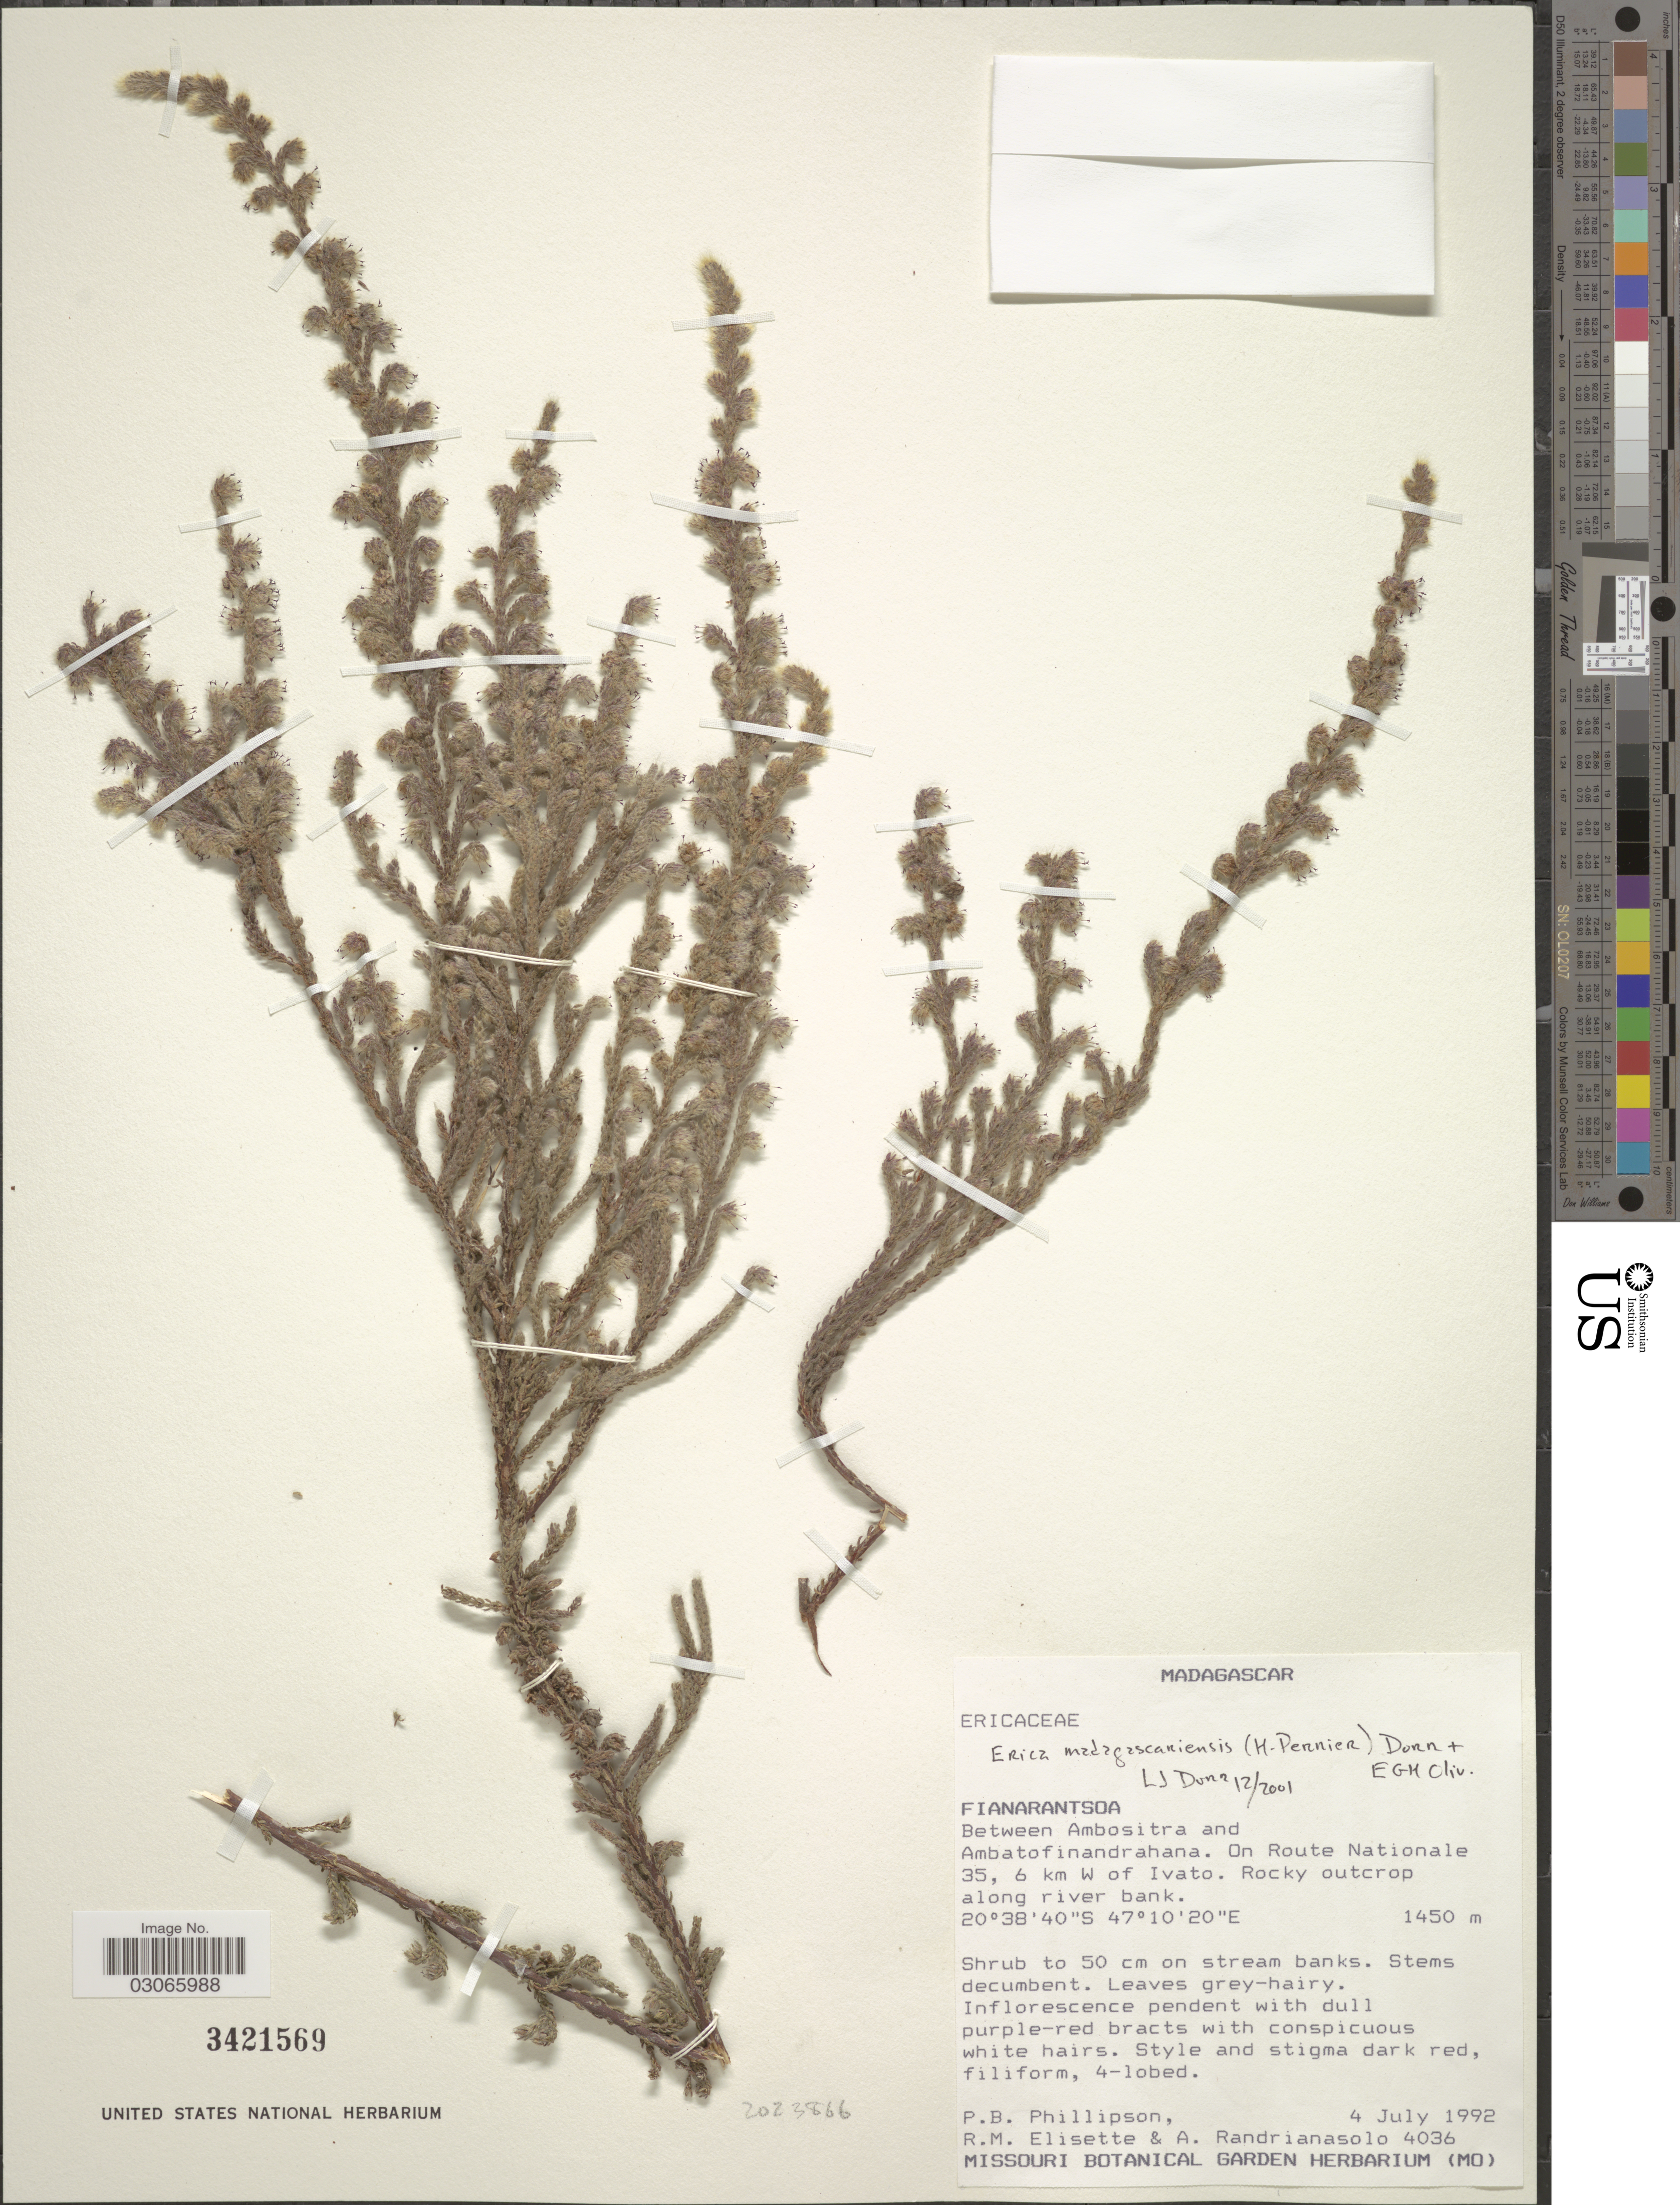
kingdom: Plantae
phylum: Tracheophyta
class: Magnoliopsida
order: Ericales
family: Ericaceae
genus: Erica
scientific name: Erica madagascariensis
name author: (H. Perrier) Dorr & E.G.H. Oliv.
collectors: P. B. Phillipson, M. Rahelivololona & A. Randrianasolo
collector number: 4036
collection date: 1992-07-04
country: Madagascar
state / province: Amoron'i Mania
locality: Between Ambositra and Ambatofinandrahana. On Route Nationale 35, 6 km W of Ivato.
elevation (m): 1450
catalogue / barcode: US 3421569